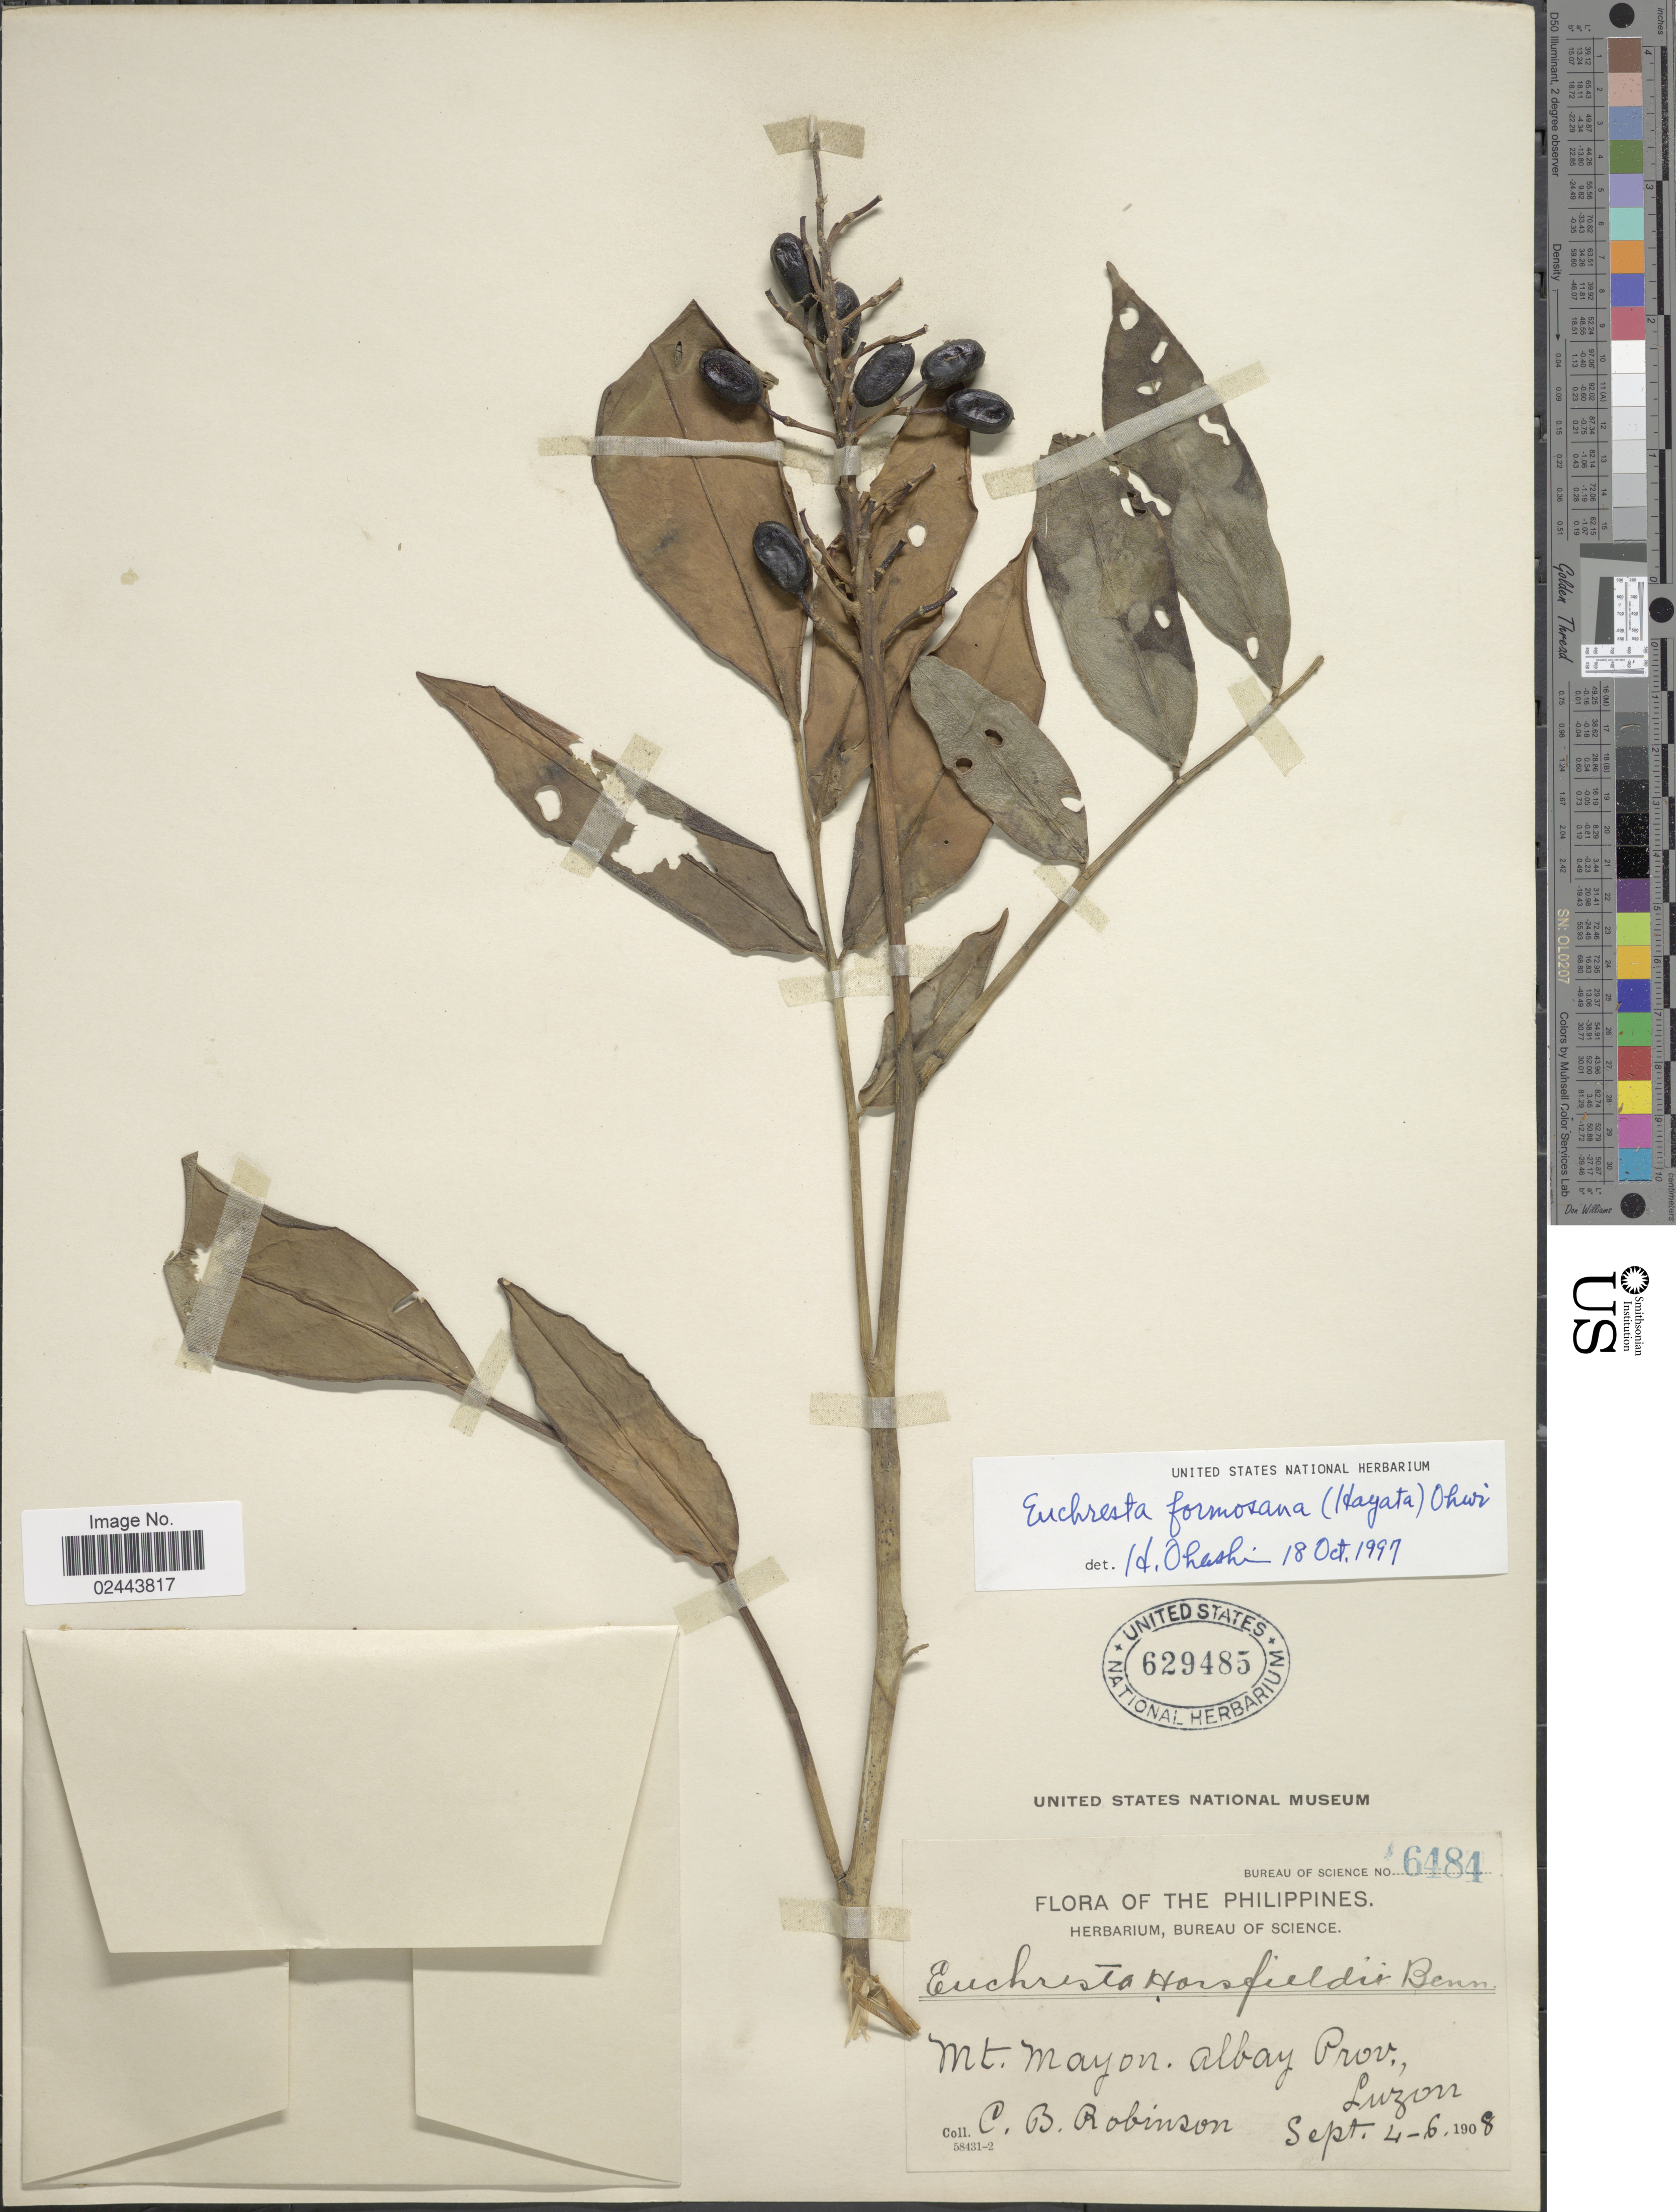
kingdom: Plantae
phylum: Tracheophyta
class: Magnoliopsida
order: Fabales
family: Fabaceae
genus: Euchresta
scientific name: Euchresta formosana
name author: (Hayata) Ohwi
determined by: Ohashi, Hiro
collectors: C. Robinson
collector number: Bureau of Science 6484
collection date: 1908-09-04/1908-09-06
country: Philippines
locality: Mt. Mayon, Albay Prov., Luzon.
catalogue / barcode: US 629485